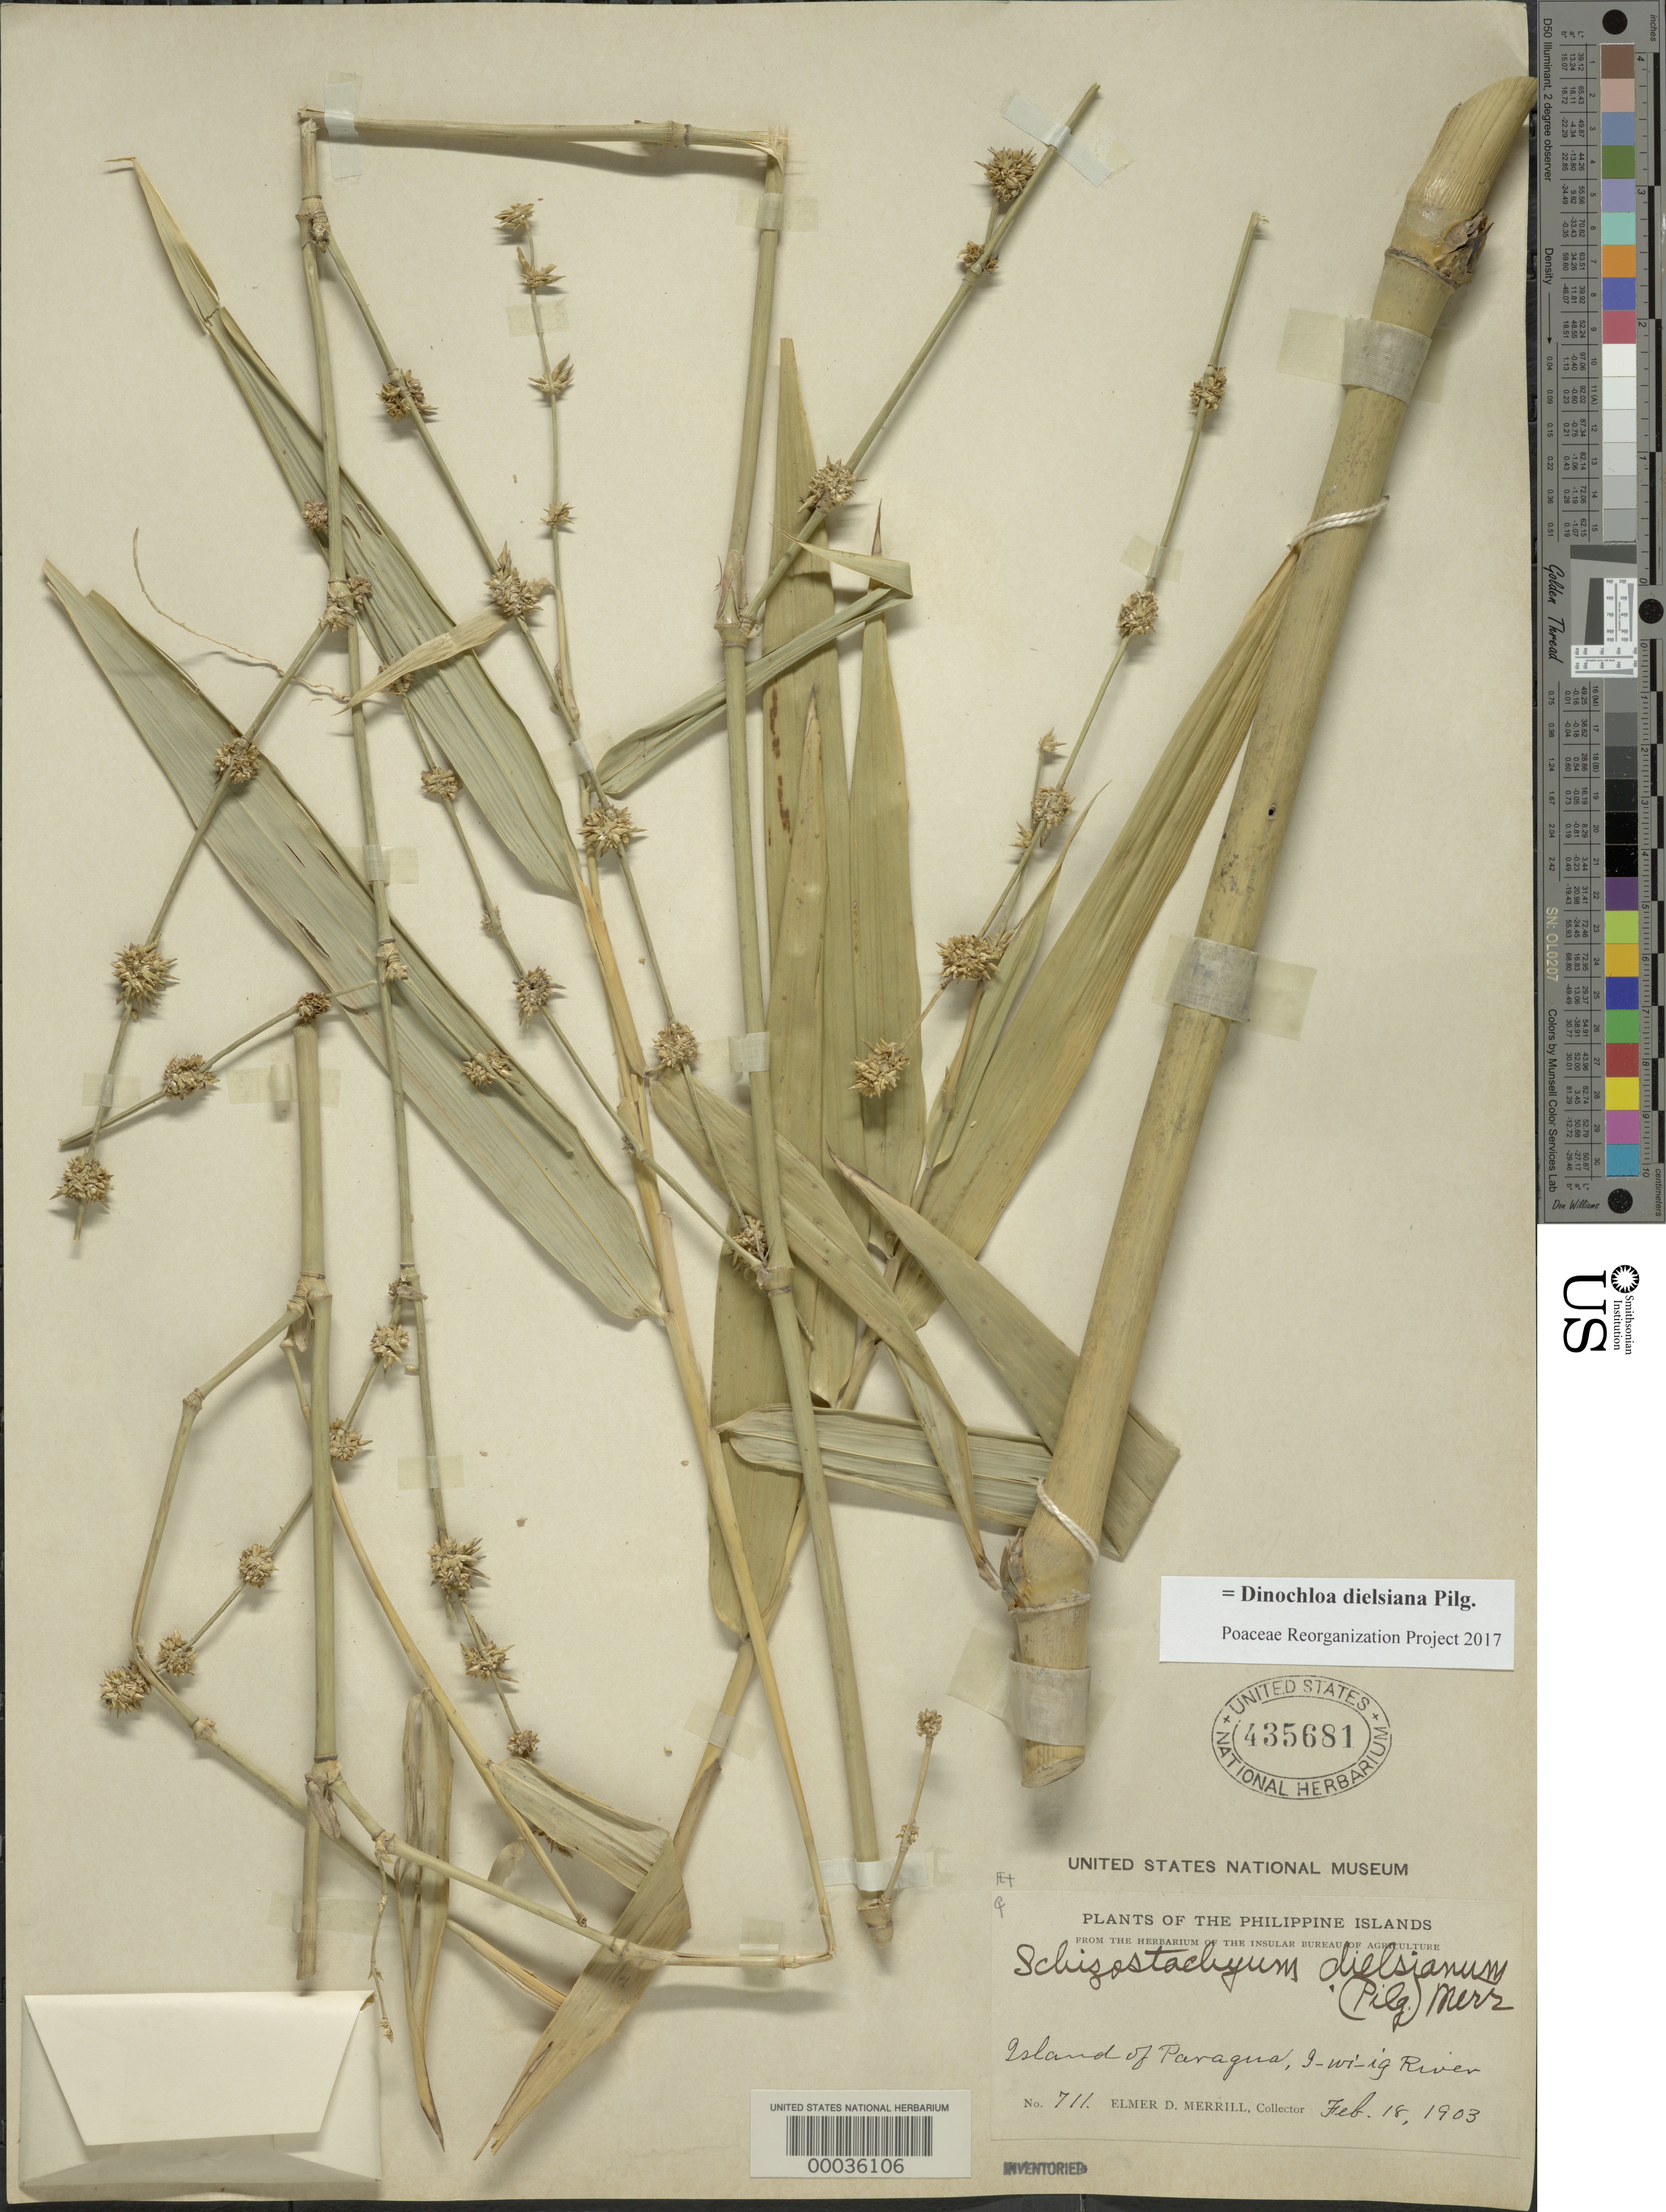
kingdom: Plantae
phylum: Tracheophyta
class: Liliopsida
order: Poales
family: Poaceae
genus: Dinochloa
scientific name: Dinochloa dielsiana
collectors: E. D. Merrill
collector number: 711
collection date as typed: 18 Feb 1903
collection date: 1903-02-18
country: Philippines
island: Luzon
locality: Paragua, i-wi-ig river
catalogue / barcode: US 435681